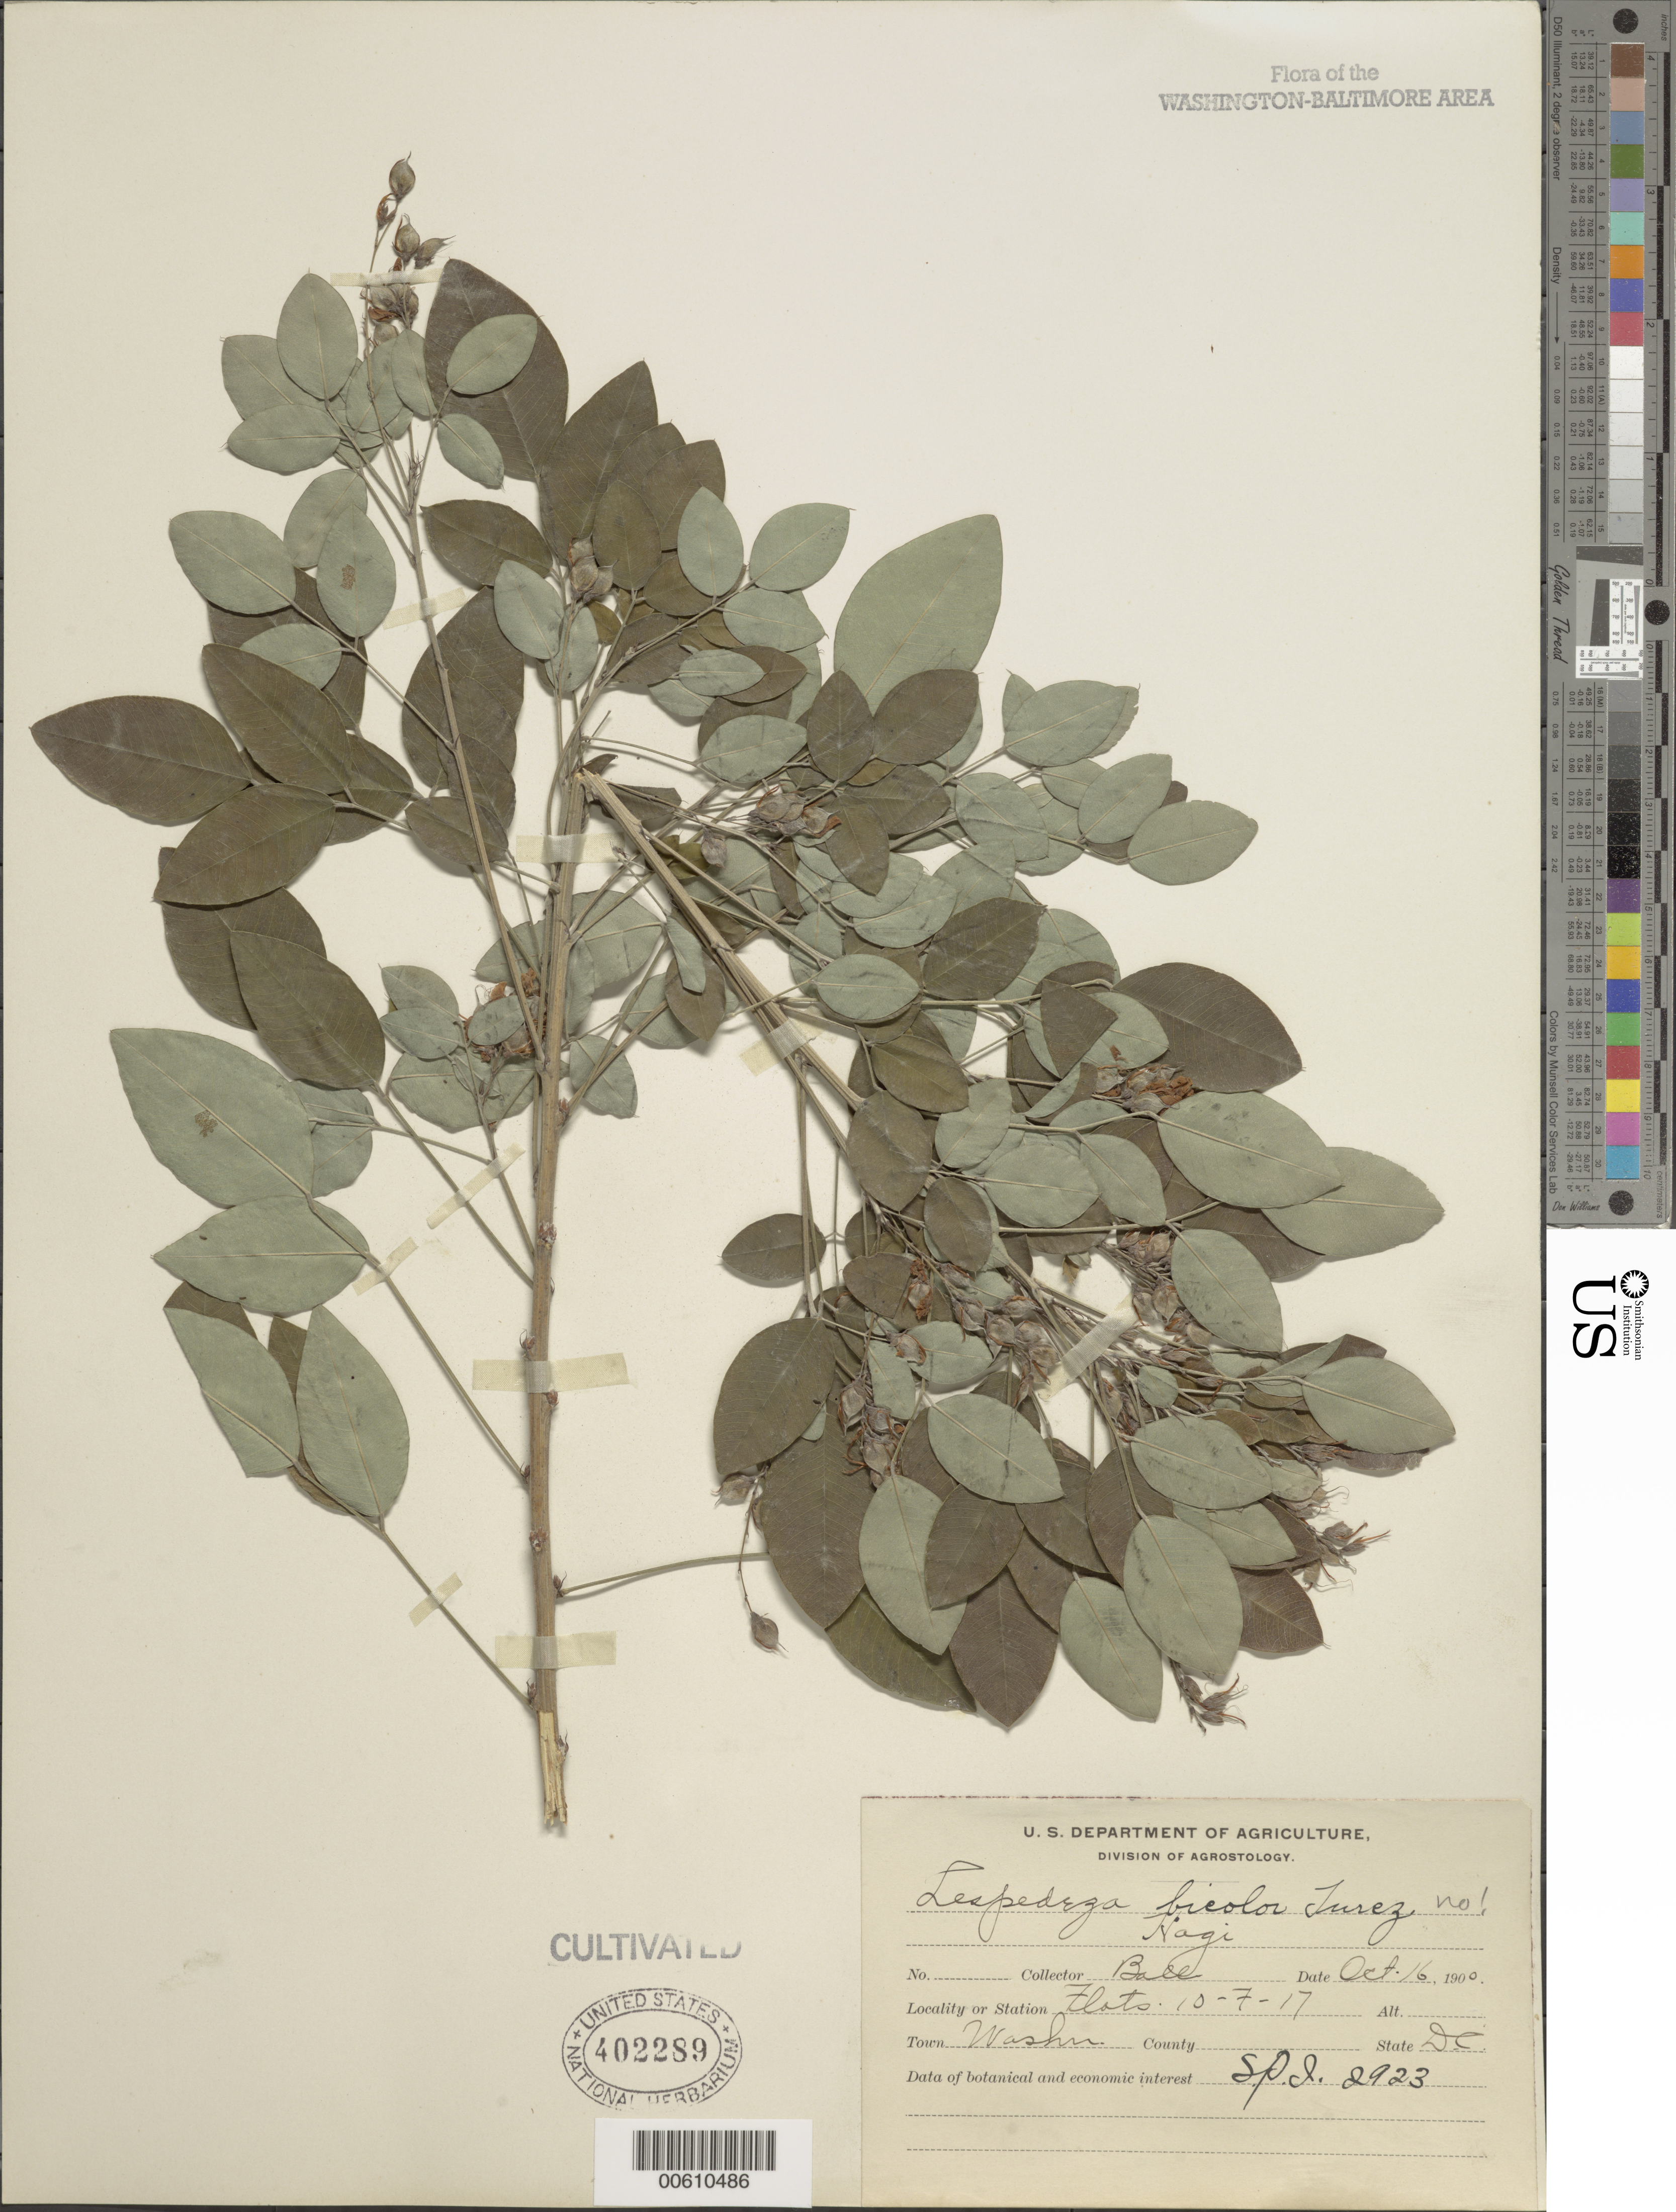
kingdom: Plantae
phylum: Tracheophyta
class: Magnoliopsida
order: Fabales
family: Fabaceae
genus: Lespedeza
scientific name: Lespedeza bicolor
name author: Turcz.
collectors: -- Ball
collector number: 2923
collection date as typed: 16 Oct 1900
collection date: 1900-10-16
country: United States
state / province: District of Columbia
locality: Washington DC area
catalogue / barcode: US 402289